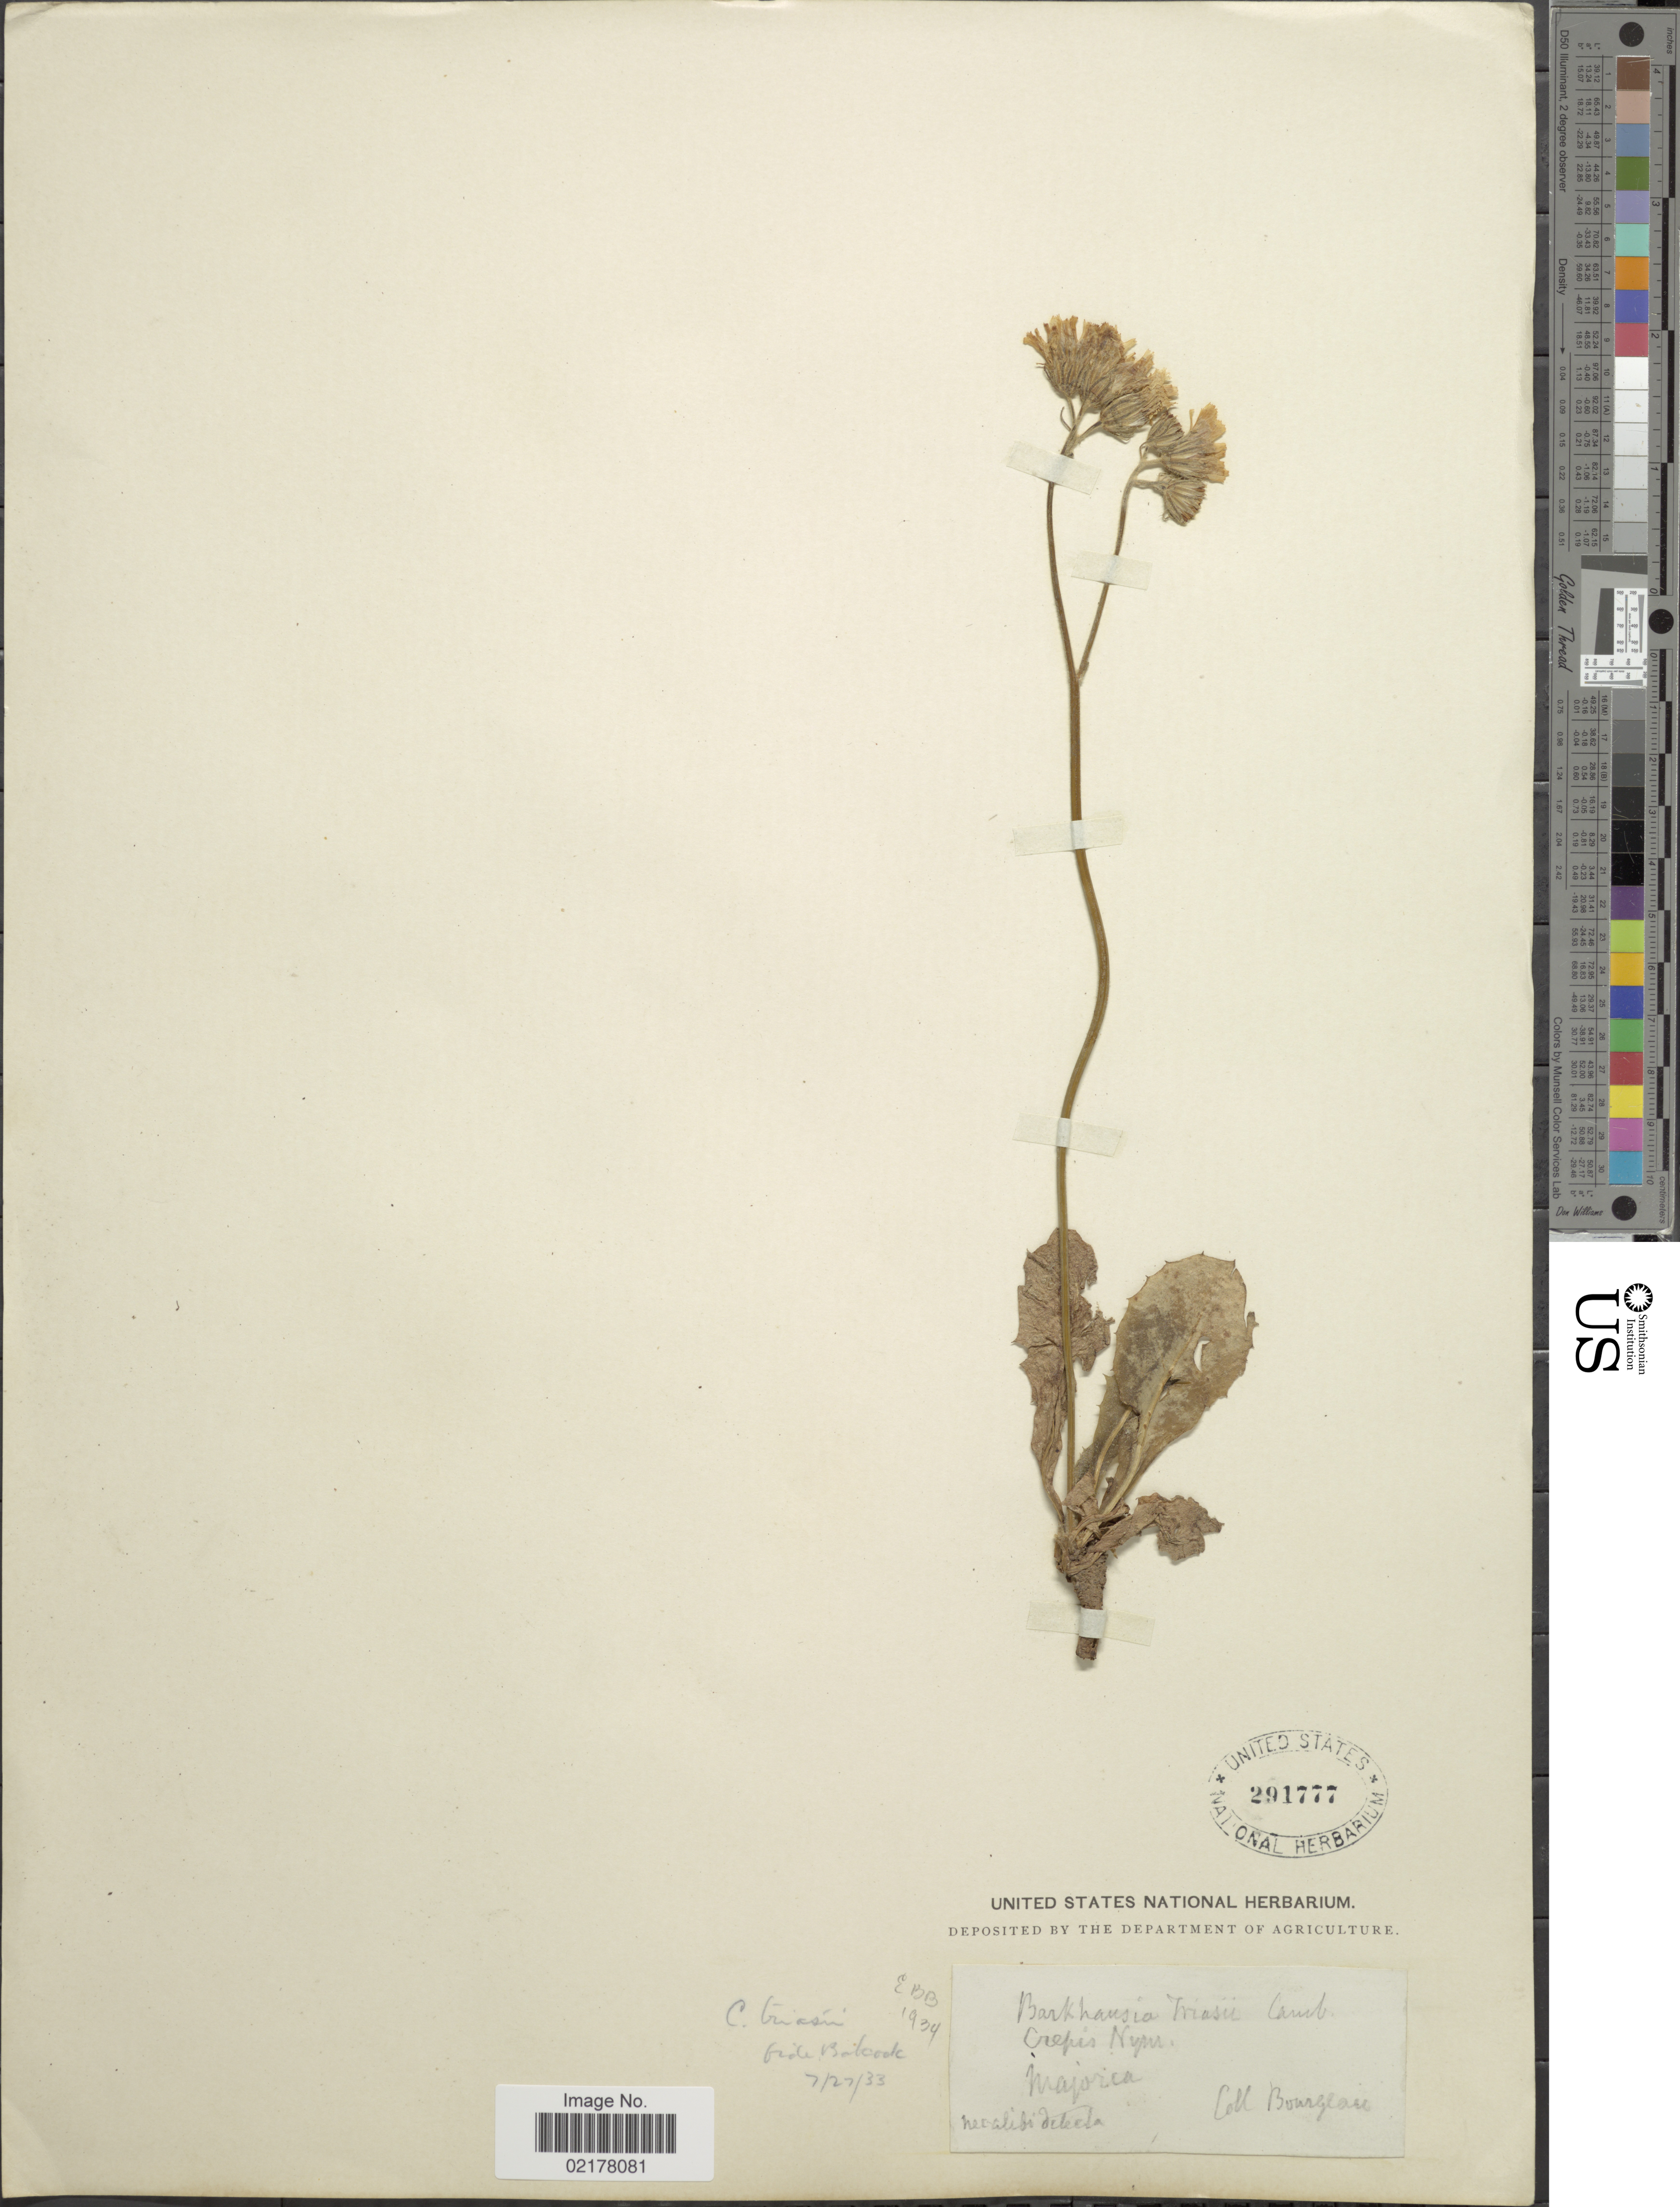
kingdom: Plantae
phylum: Tracheophyta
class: Magnoliopsida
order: Asterales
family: Asteraceae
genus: Crepis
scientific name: Crepis triasii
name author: (Cambess.) Nyman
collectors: -. Bourgeau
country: Spain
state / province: Islas Baleares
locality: Majorca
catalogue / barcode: US 291777